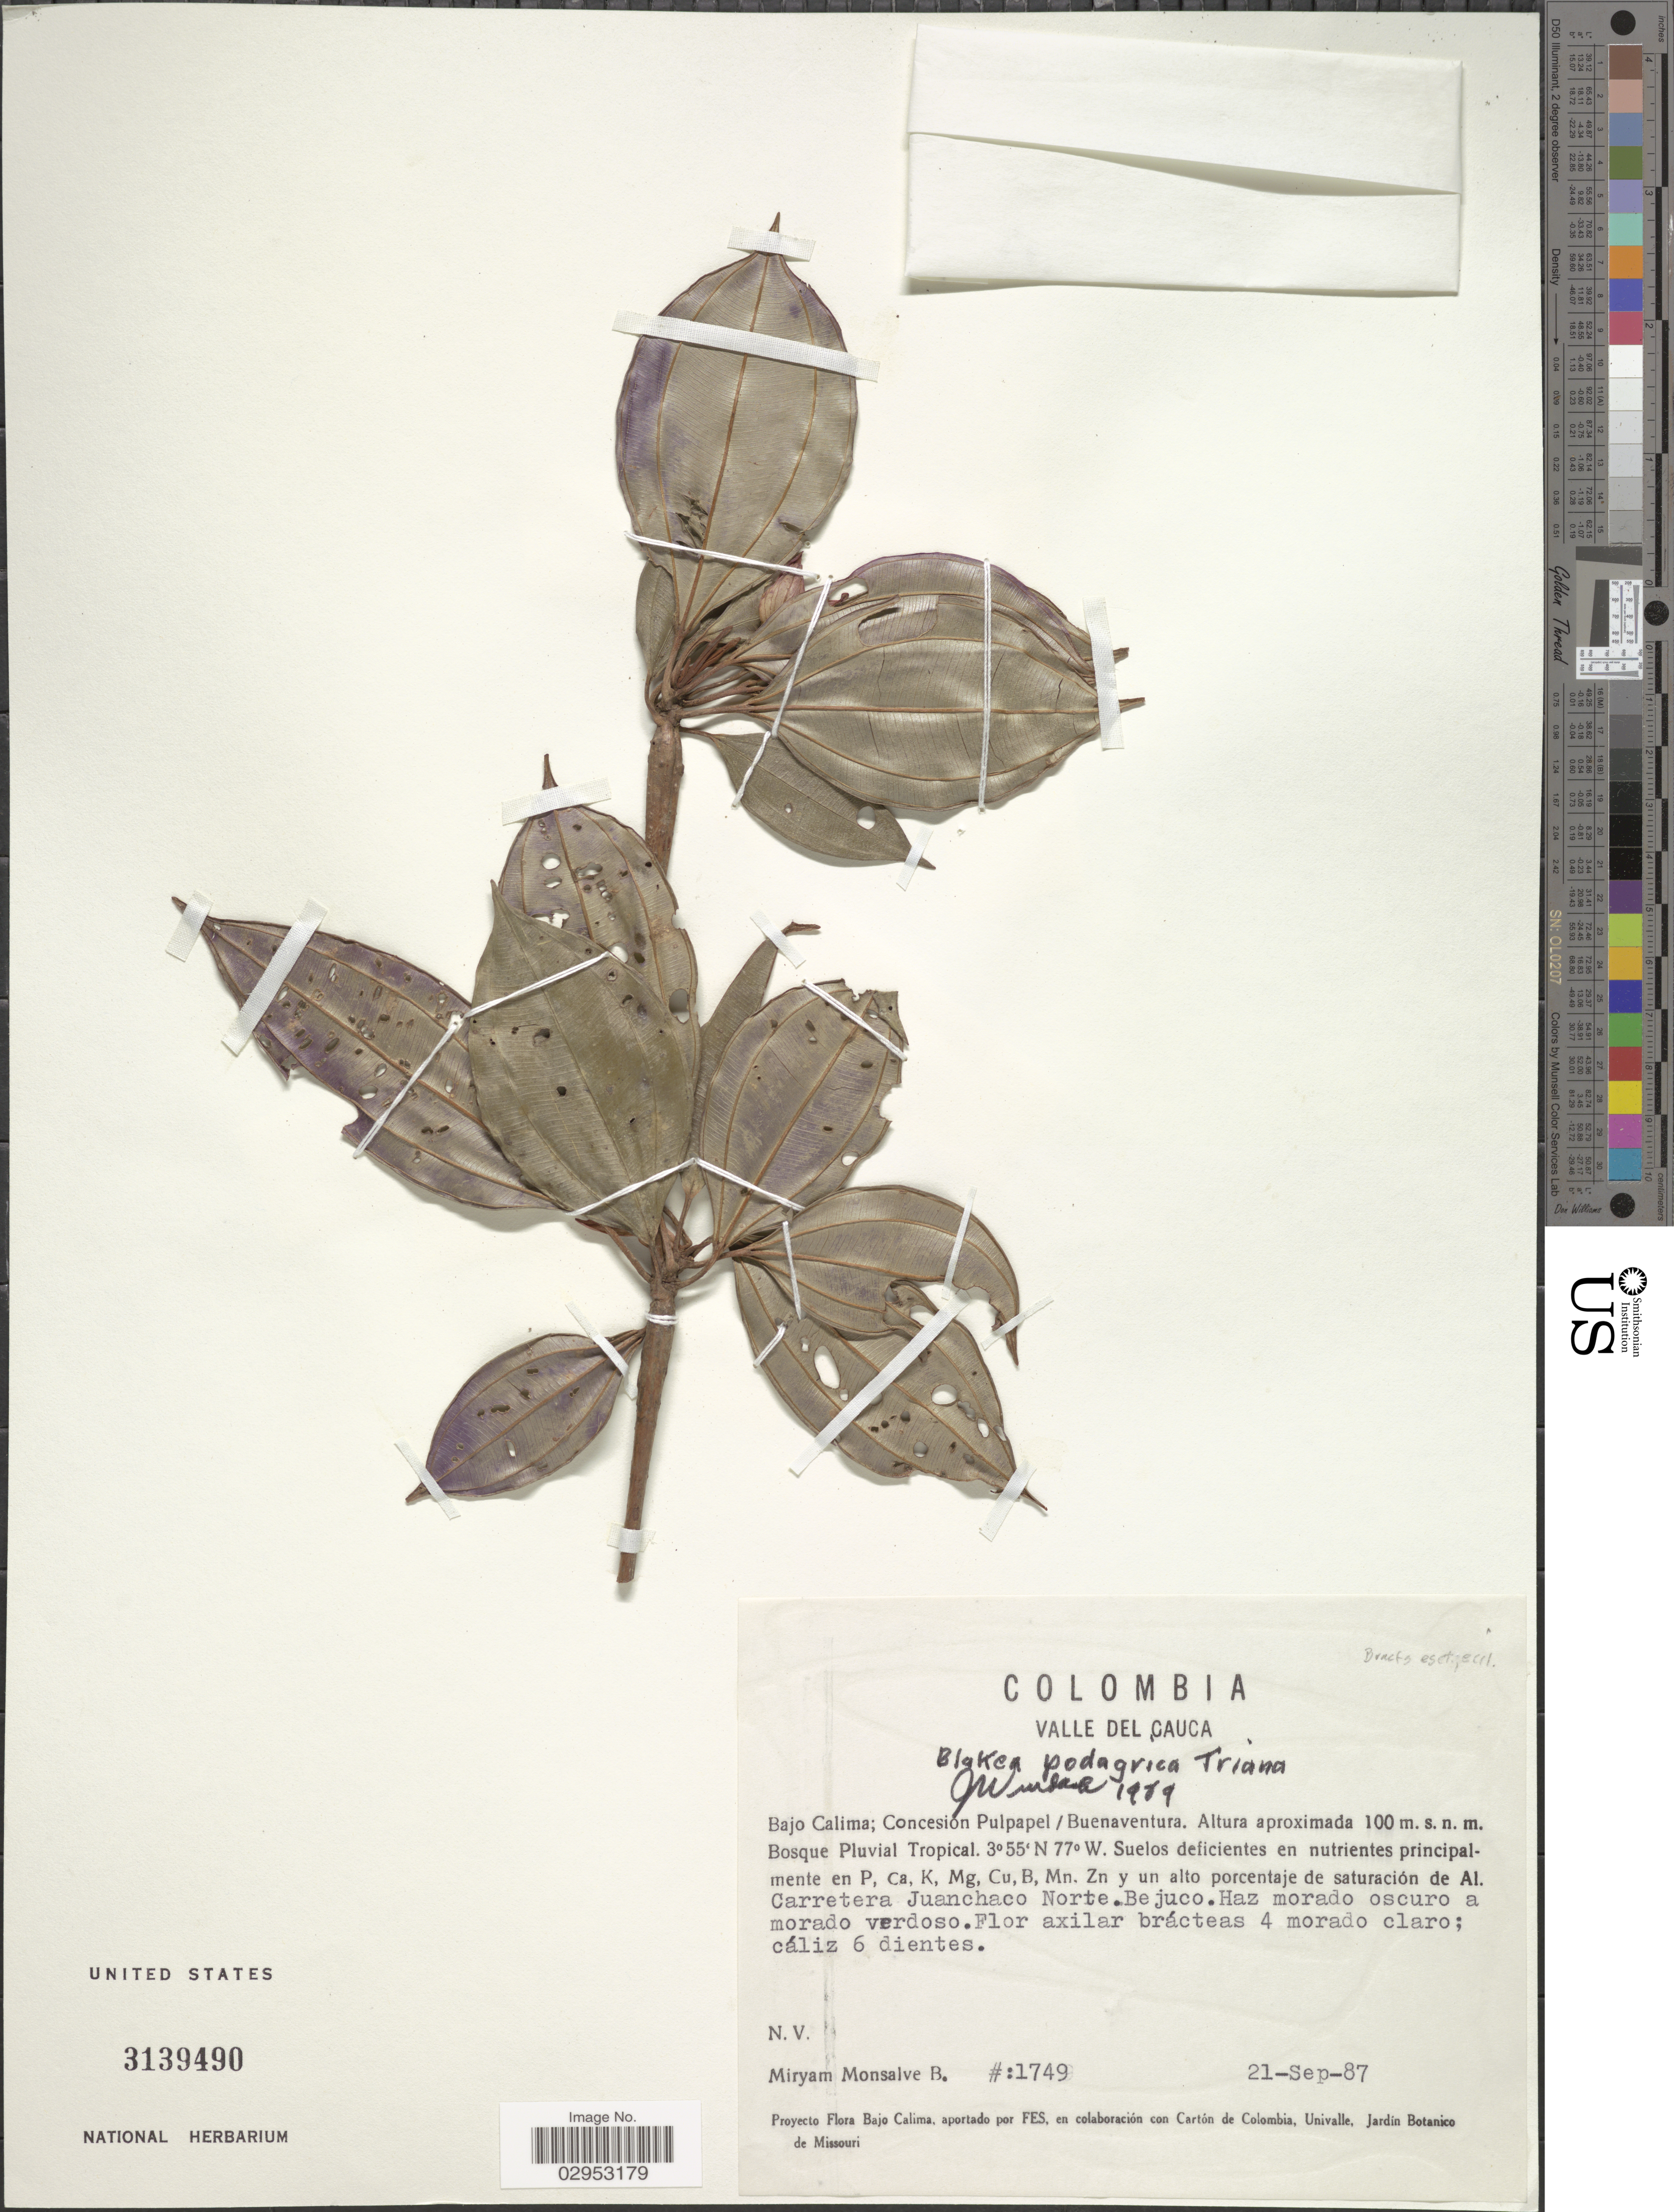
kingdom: Plantae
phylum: Tracheophyta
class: Magnoliopsida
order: Myrtales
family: Melastomataceae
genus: Blakea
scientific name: Blakea podagrica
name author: Triana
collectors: M. Monsalve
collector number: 1749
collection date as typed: Transcribed d/m/y: 21/9/87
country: Colombia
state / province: Valle del Cauca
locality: Bajo Calima; Concesion Pulpapel'/Buenaventura. Carretera Juanchaco Norte. Bejuco.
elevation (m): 100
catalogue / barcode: US 3139490